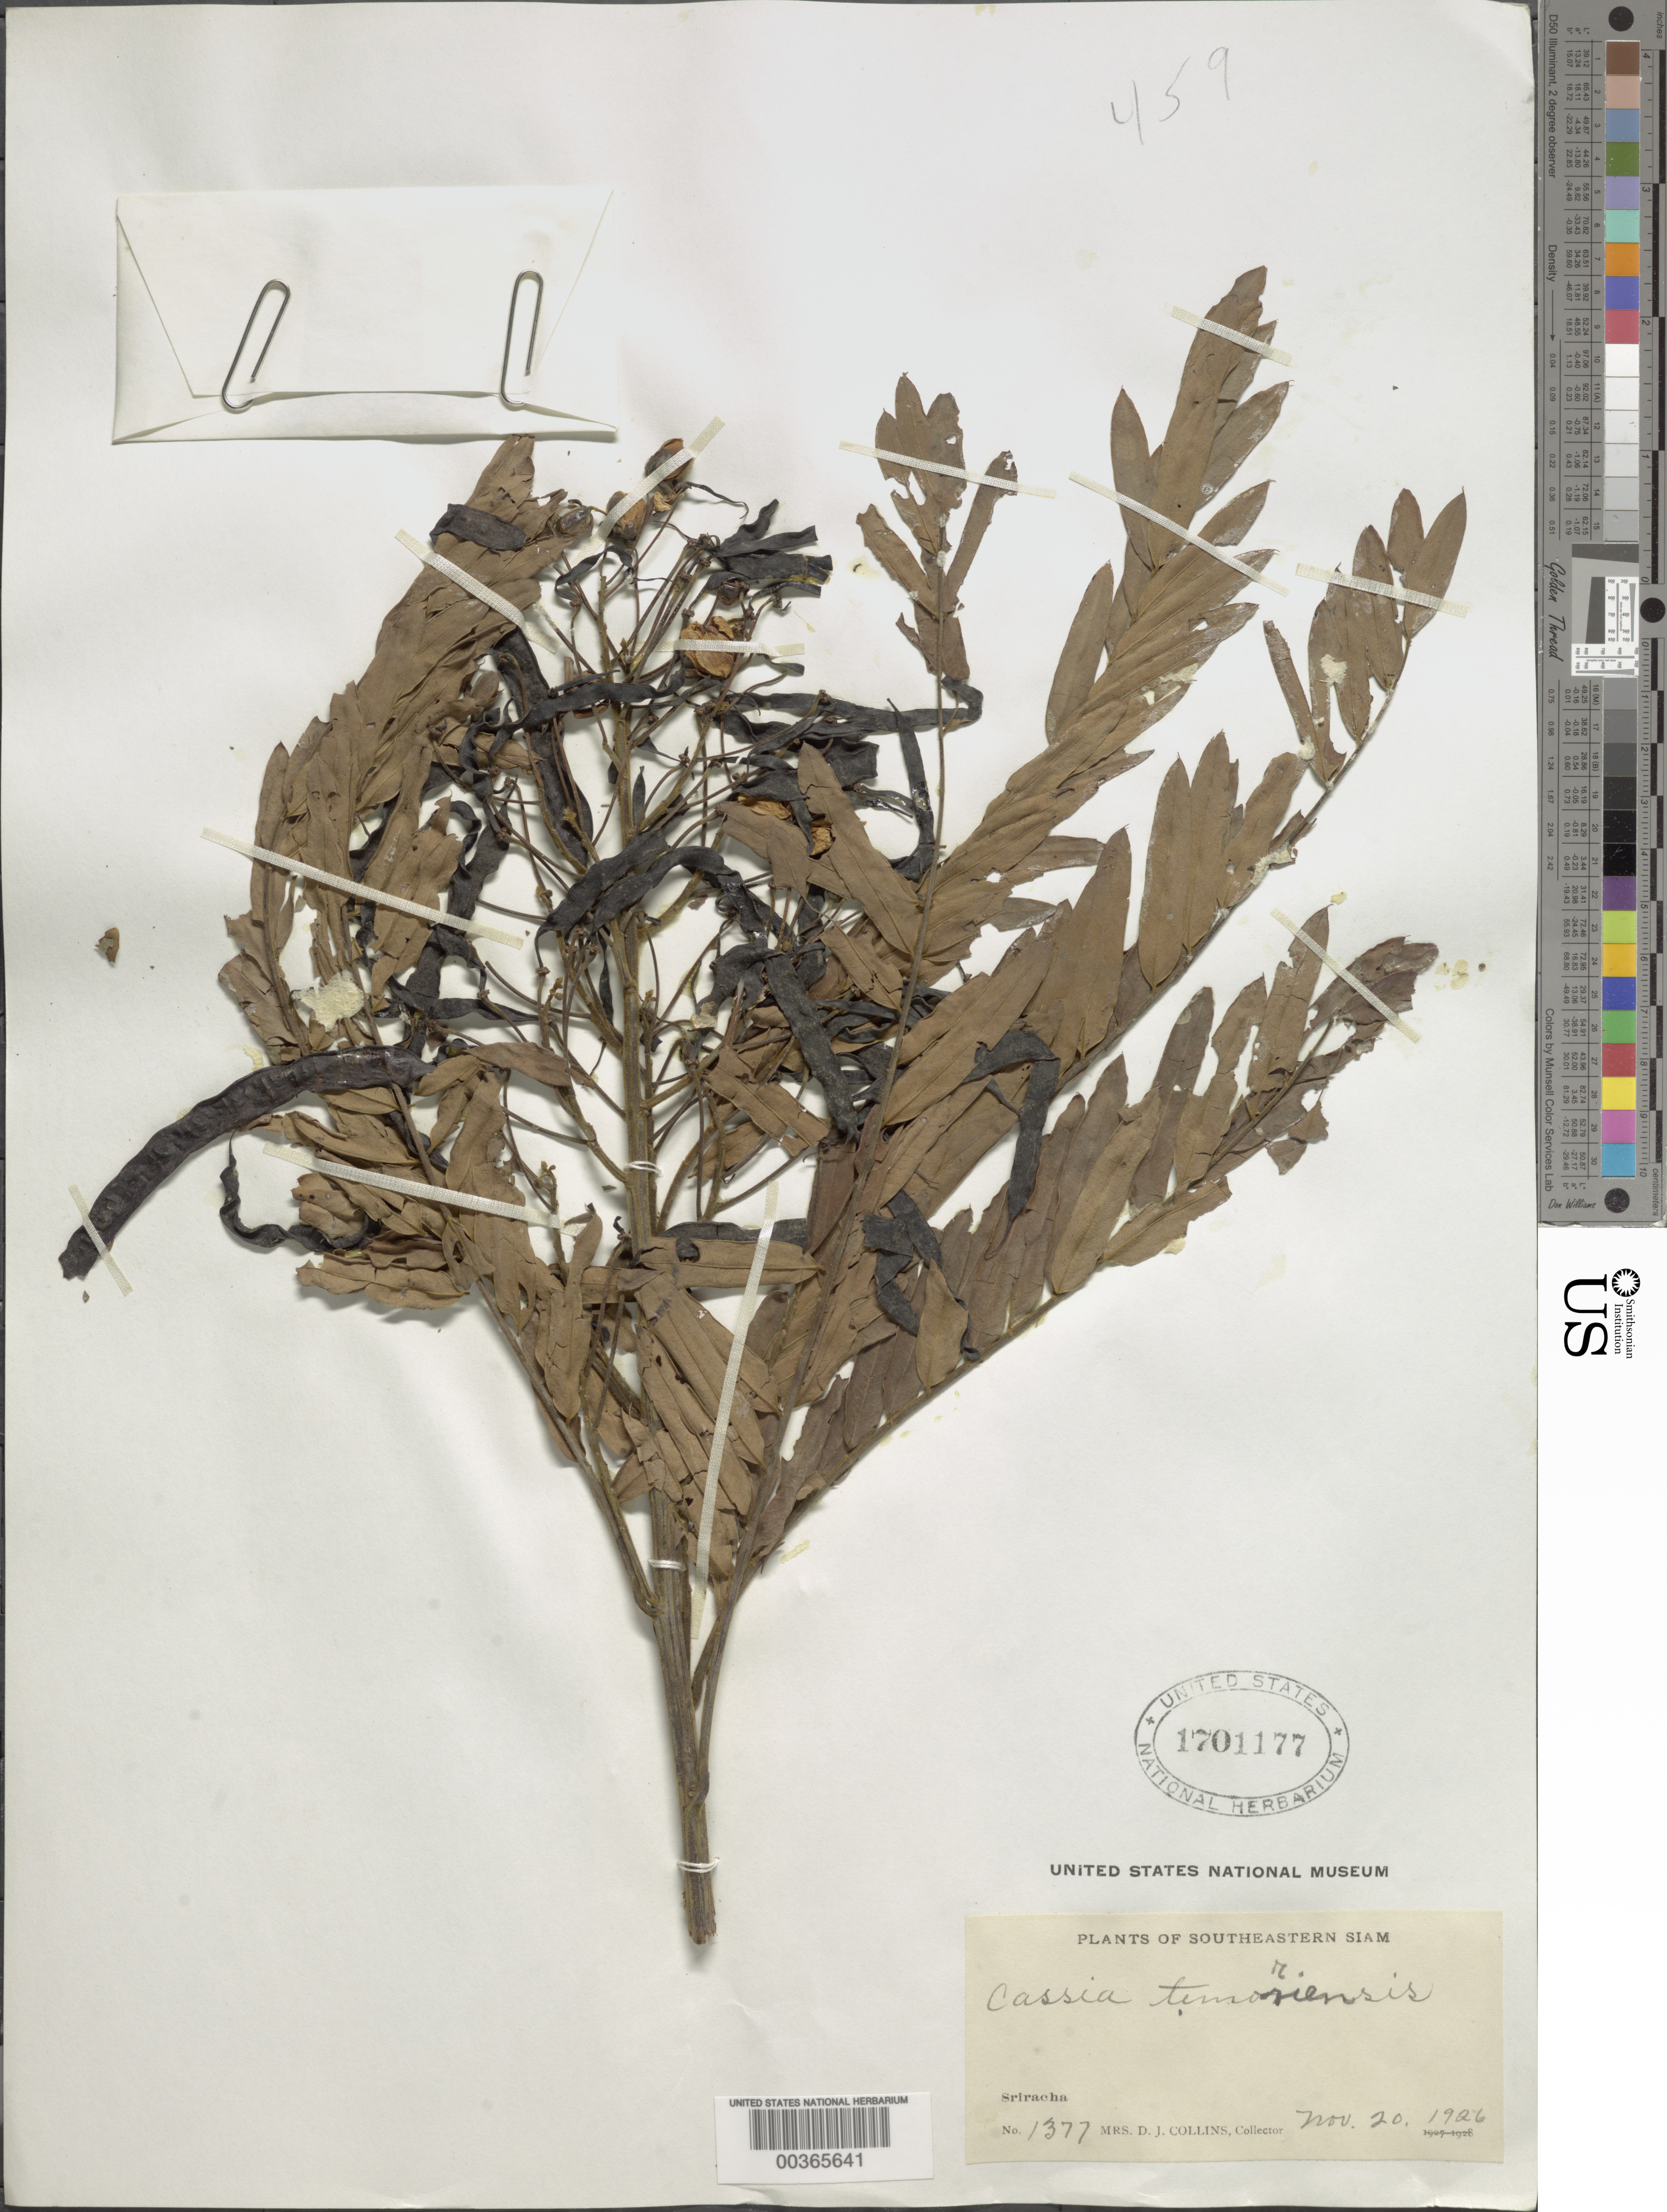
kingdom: Plantae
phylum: Tracheophyta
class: Magnoliopsida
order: Fabales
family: Fabaceae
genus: Senna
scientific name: Senna timorensis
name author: (DC.) H.S. Irwin & Barneby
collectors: Mrs. D. J. Collins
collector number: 1377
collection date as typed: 20 Nov 1926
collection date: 1926-11-20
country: Thailand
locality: Sriracha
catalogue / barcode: US 1701177